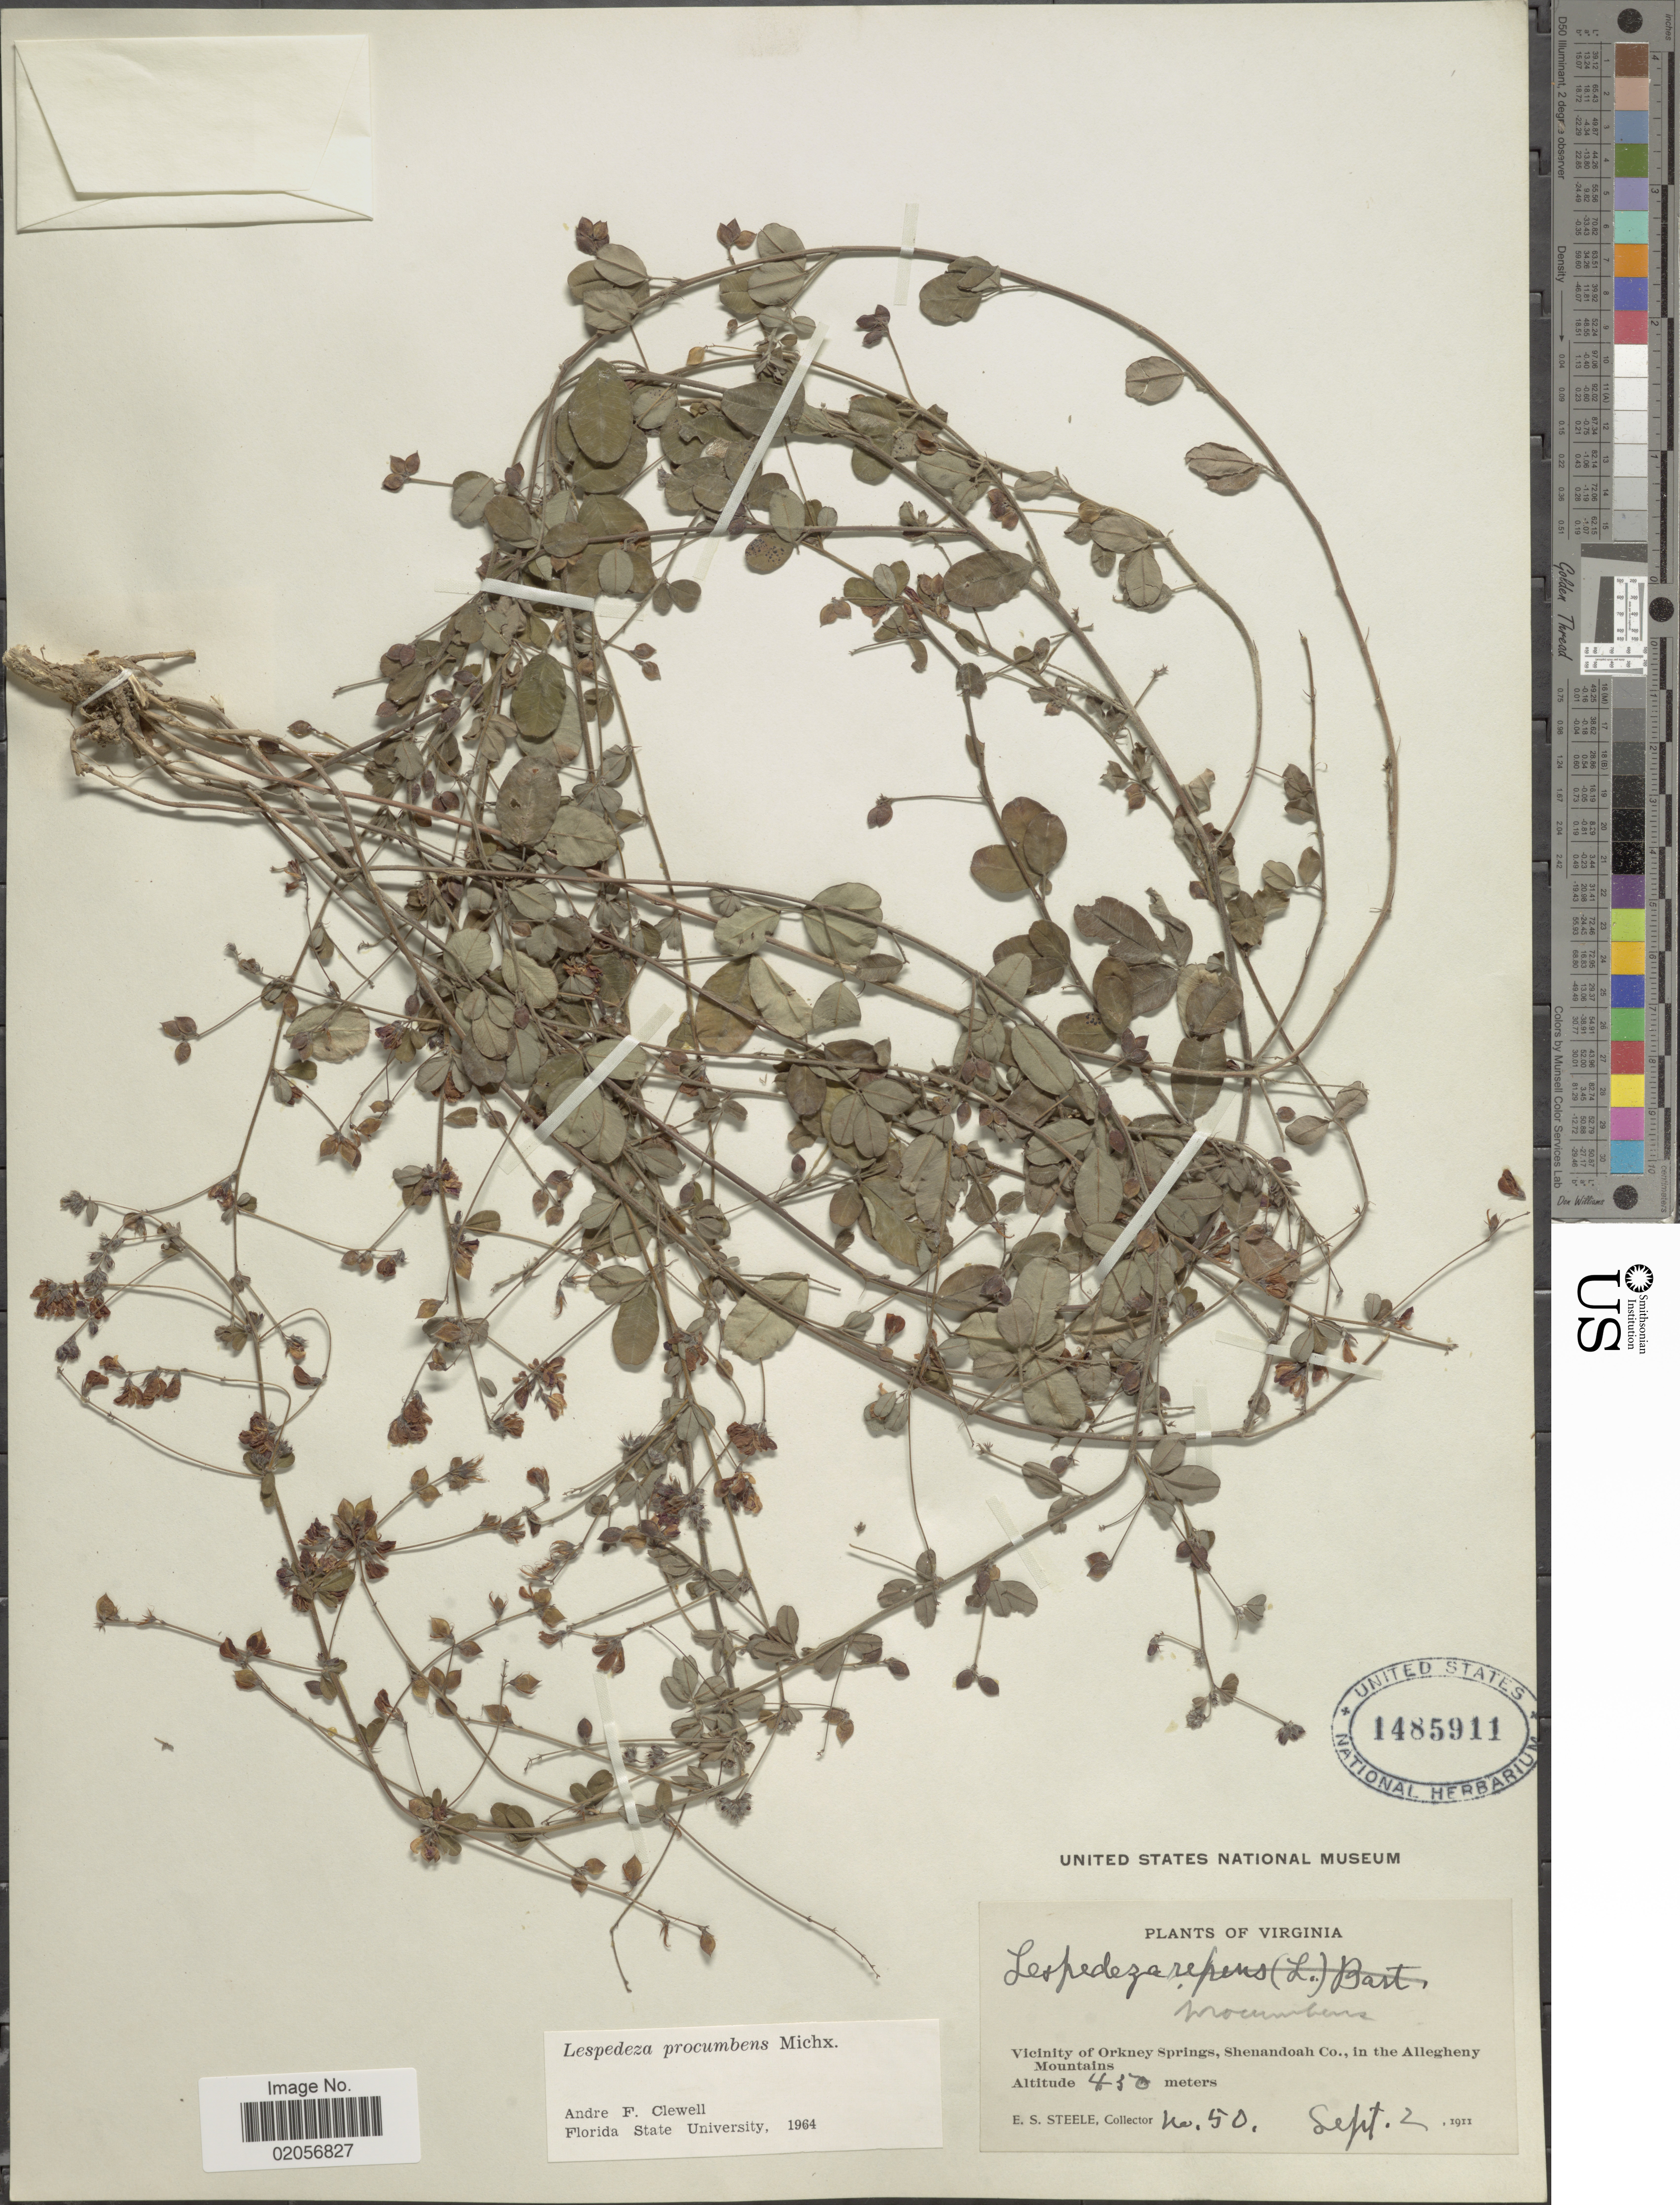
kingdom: Plantae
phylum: Tracheophyta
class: Magnoliopsida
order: Fabales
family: Fabaceae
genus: Lespedeza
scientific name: Lespedeza procumbens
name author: Michx.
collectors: E. Steele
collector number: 50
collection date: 1911-09-02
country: United States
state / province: Virginia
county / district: Shenandoah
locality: Vicinity of Orkney Springs, Shenandoah Co., in the Allegheny Mountains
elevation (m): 450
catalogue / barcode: US 1485911